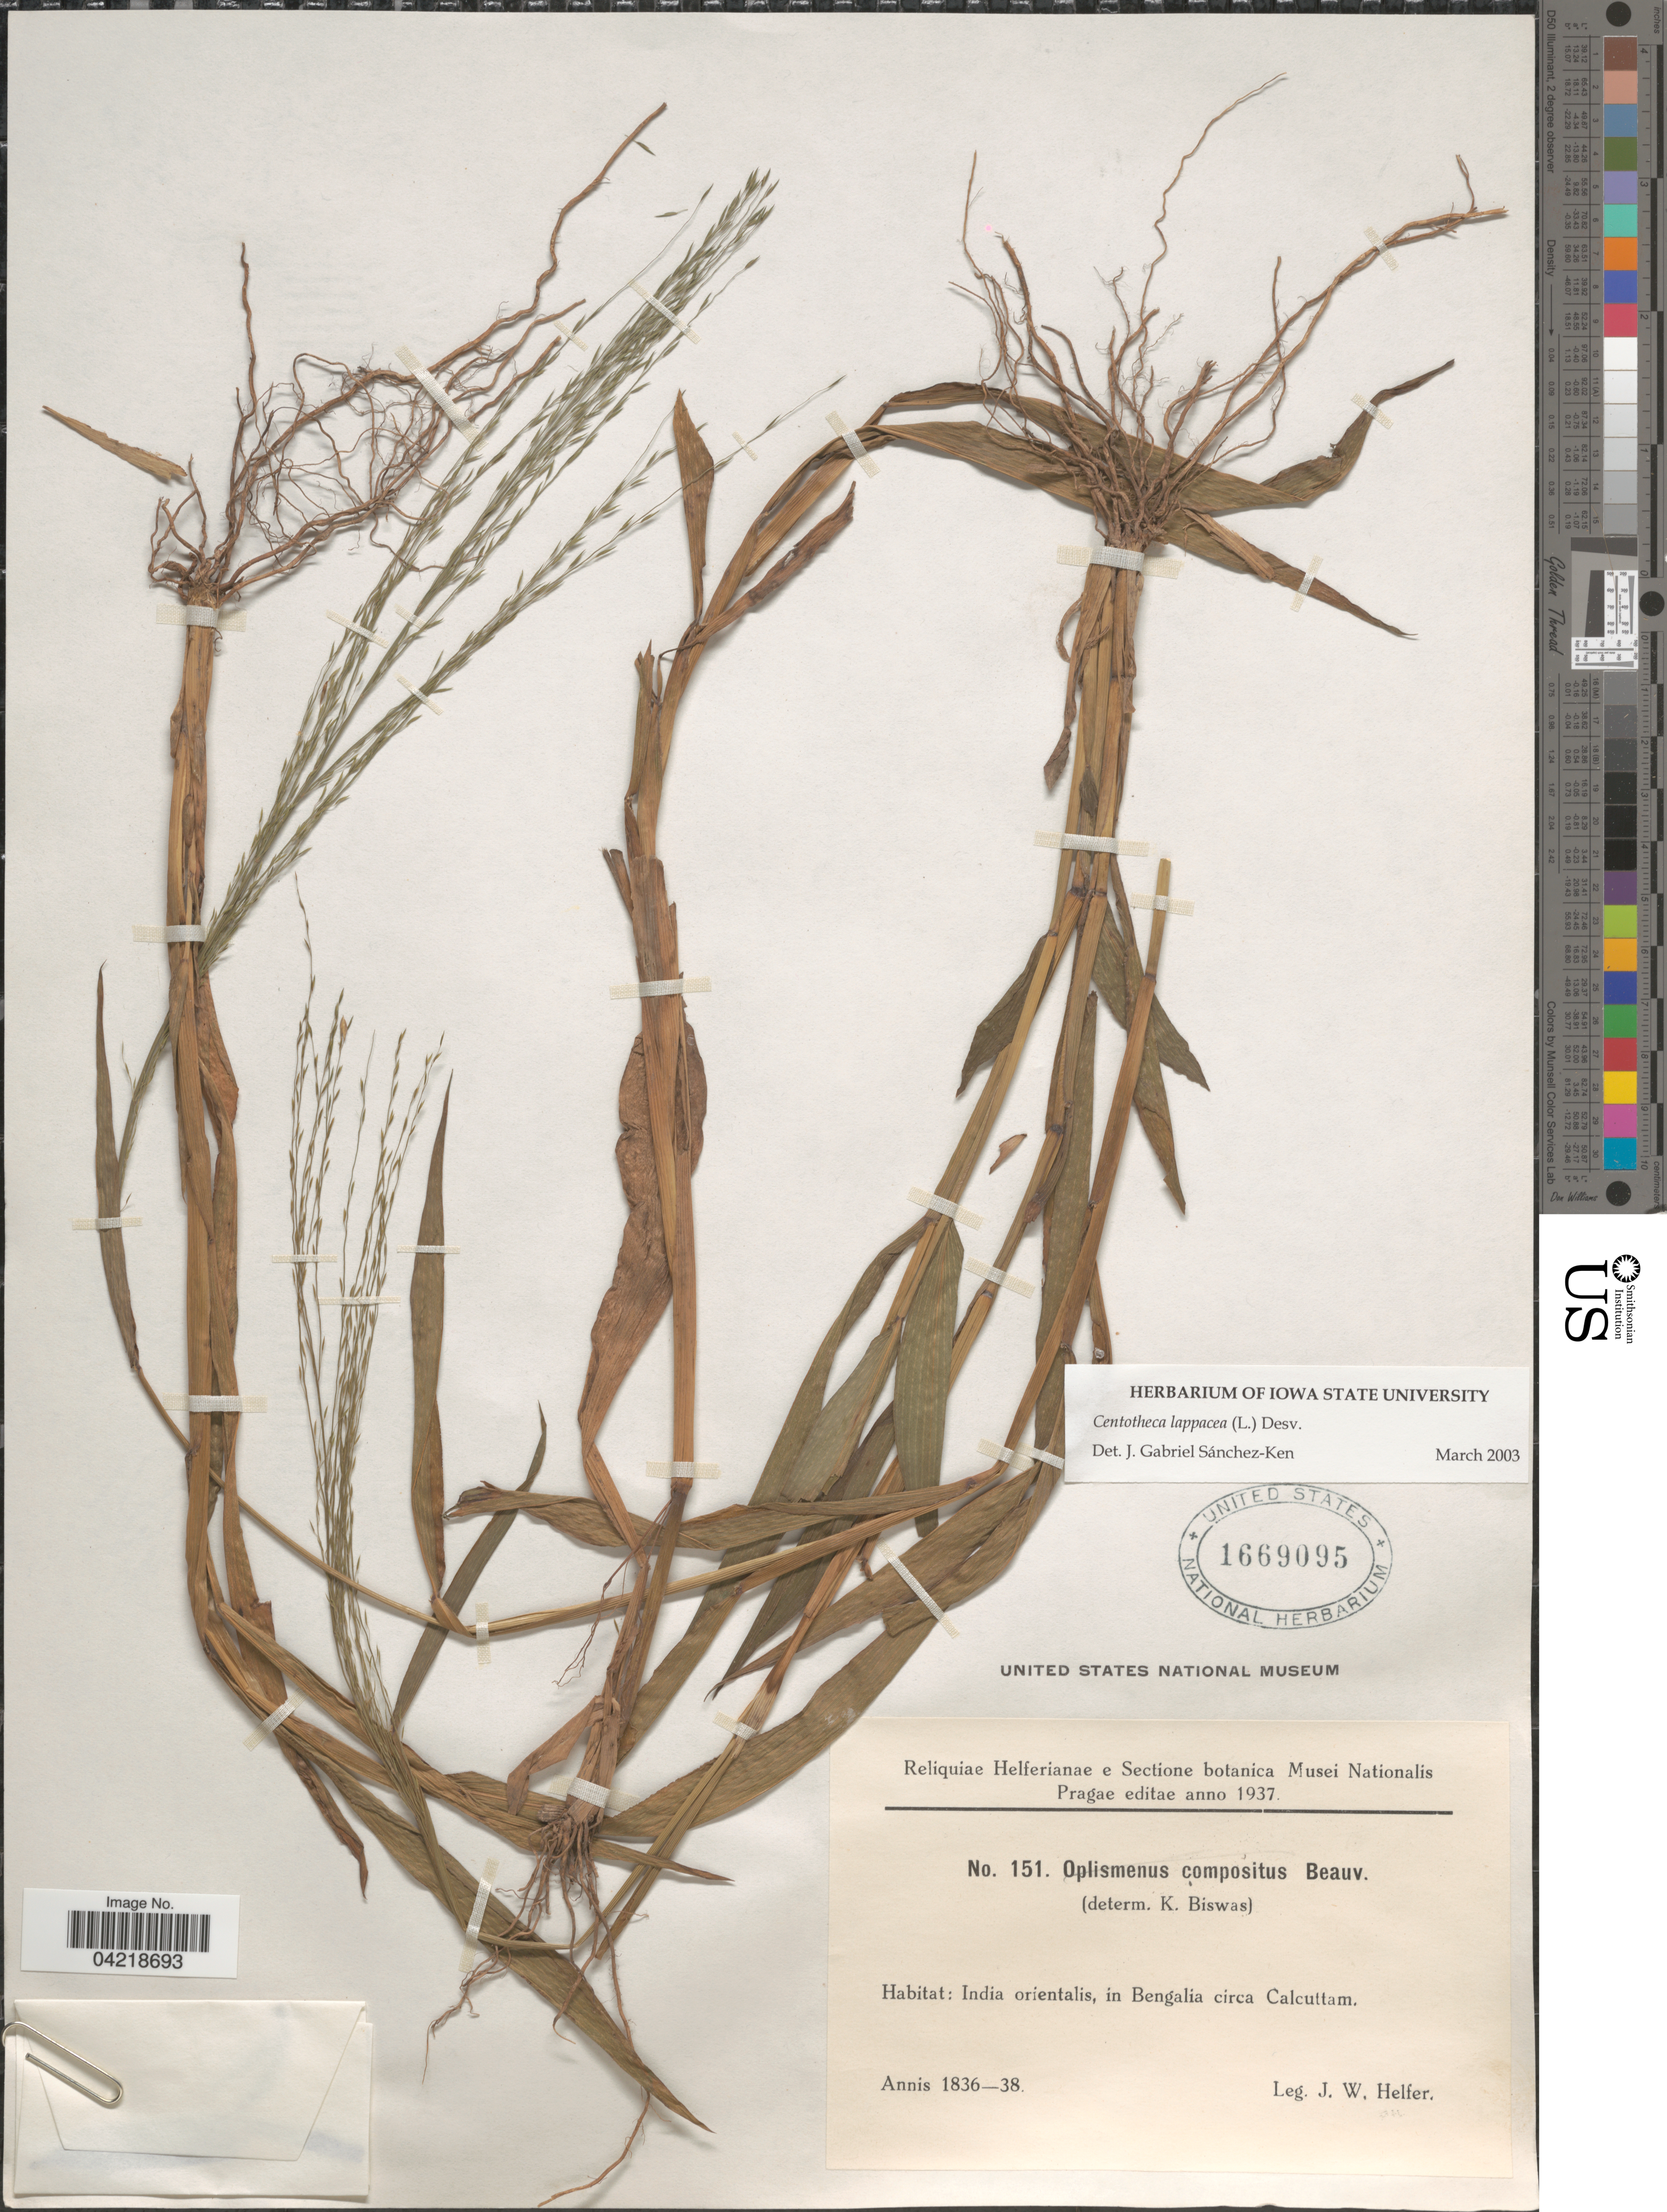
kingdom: Plantae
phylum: Tracheophyta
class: Liliopsida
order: Poales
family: Poaceae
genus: Centotheca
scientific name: Centotheca lappacea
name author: (L.) Desv.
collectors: J. W. Helfer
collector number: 151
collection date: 1836/1838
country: India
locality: India orientalis, in Bengalia circa Calcuttam.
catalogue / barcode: US 1669095